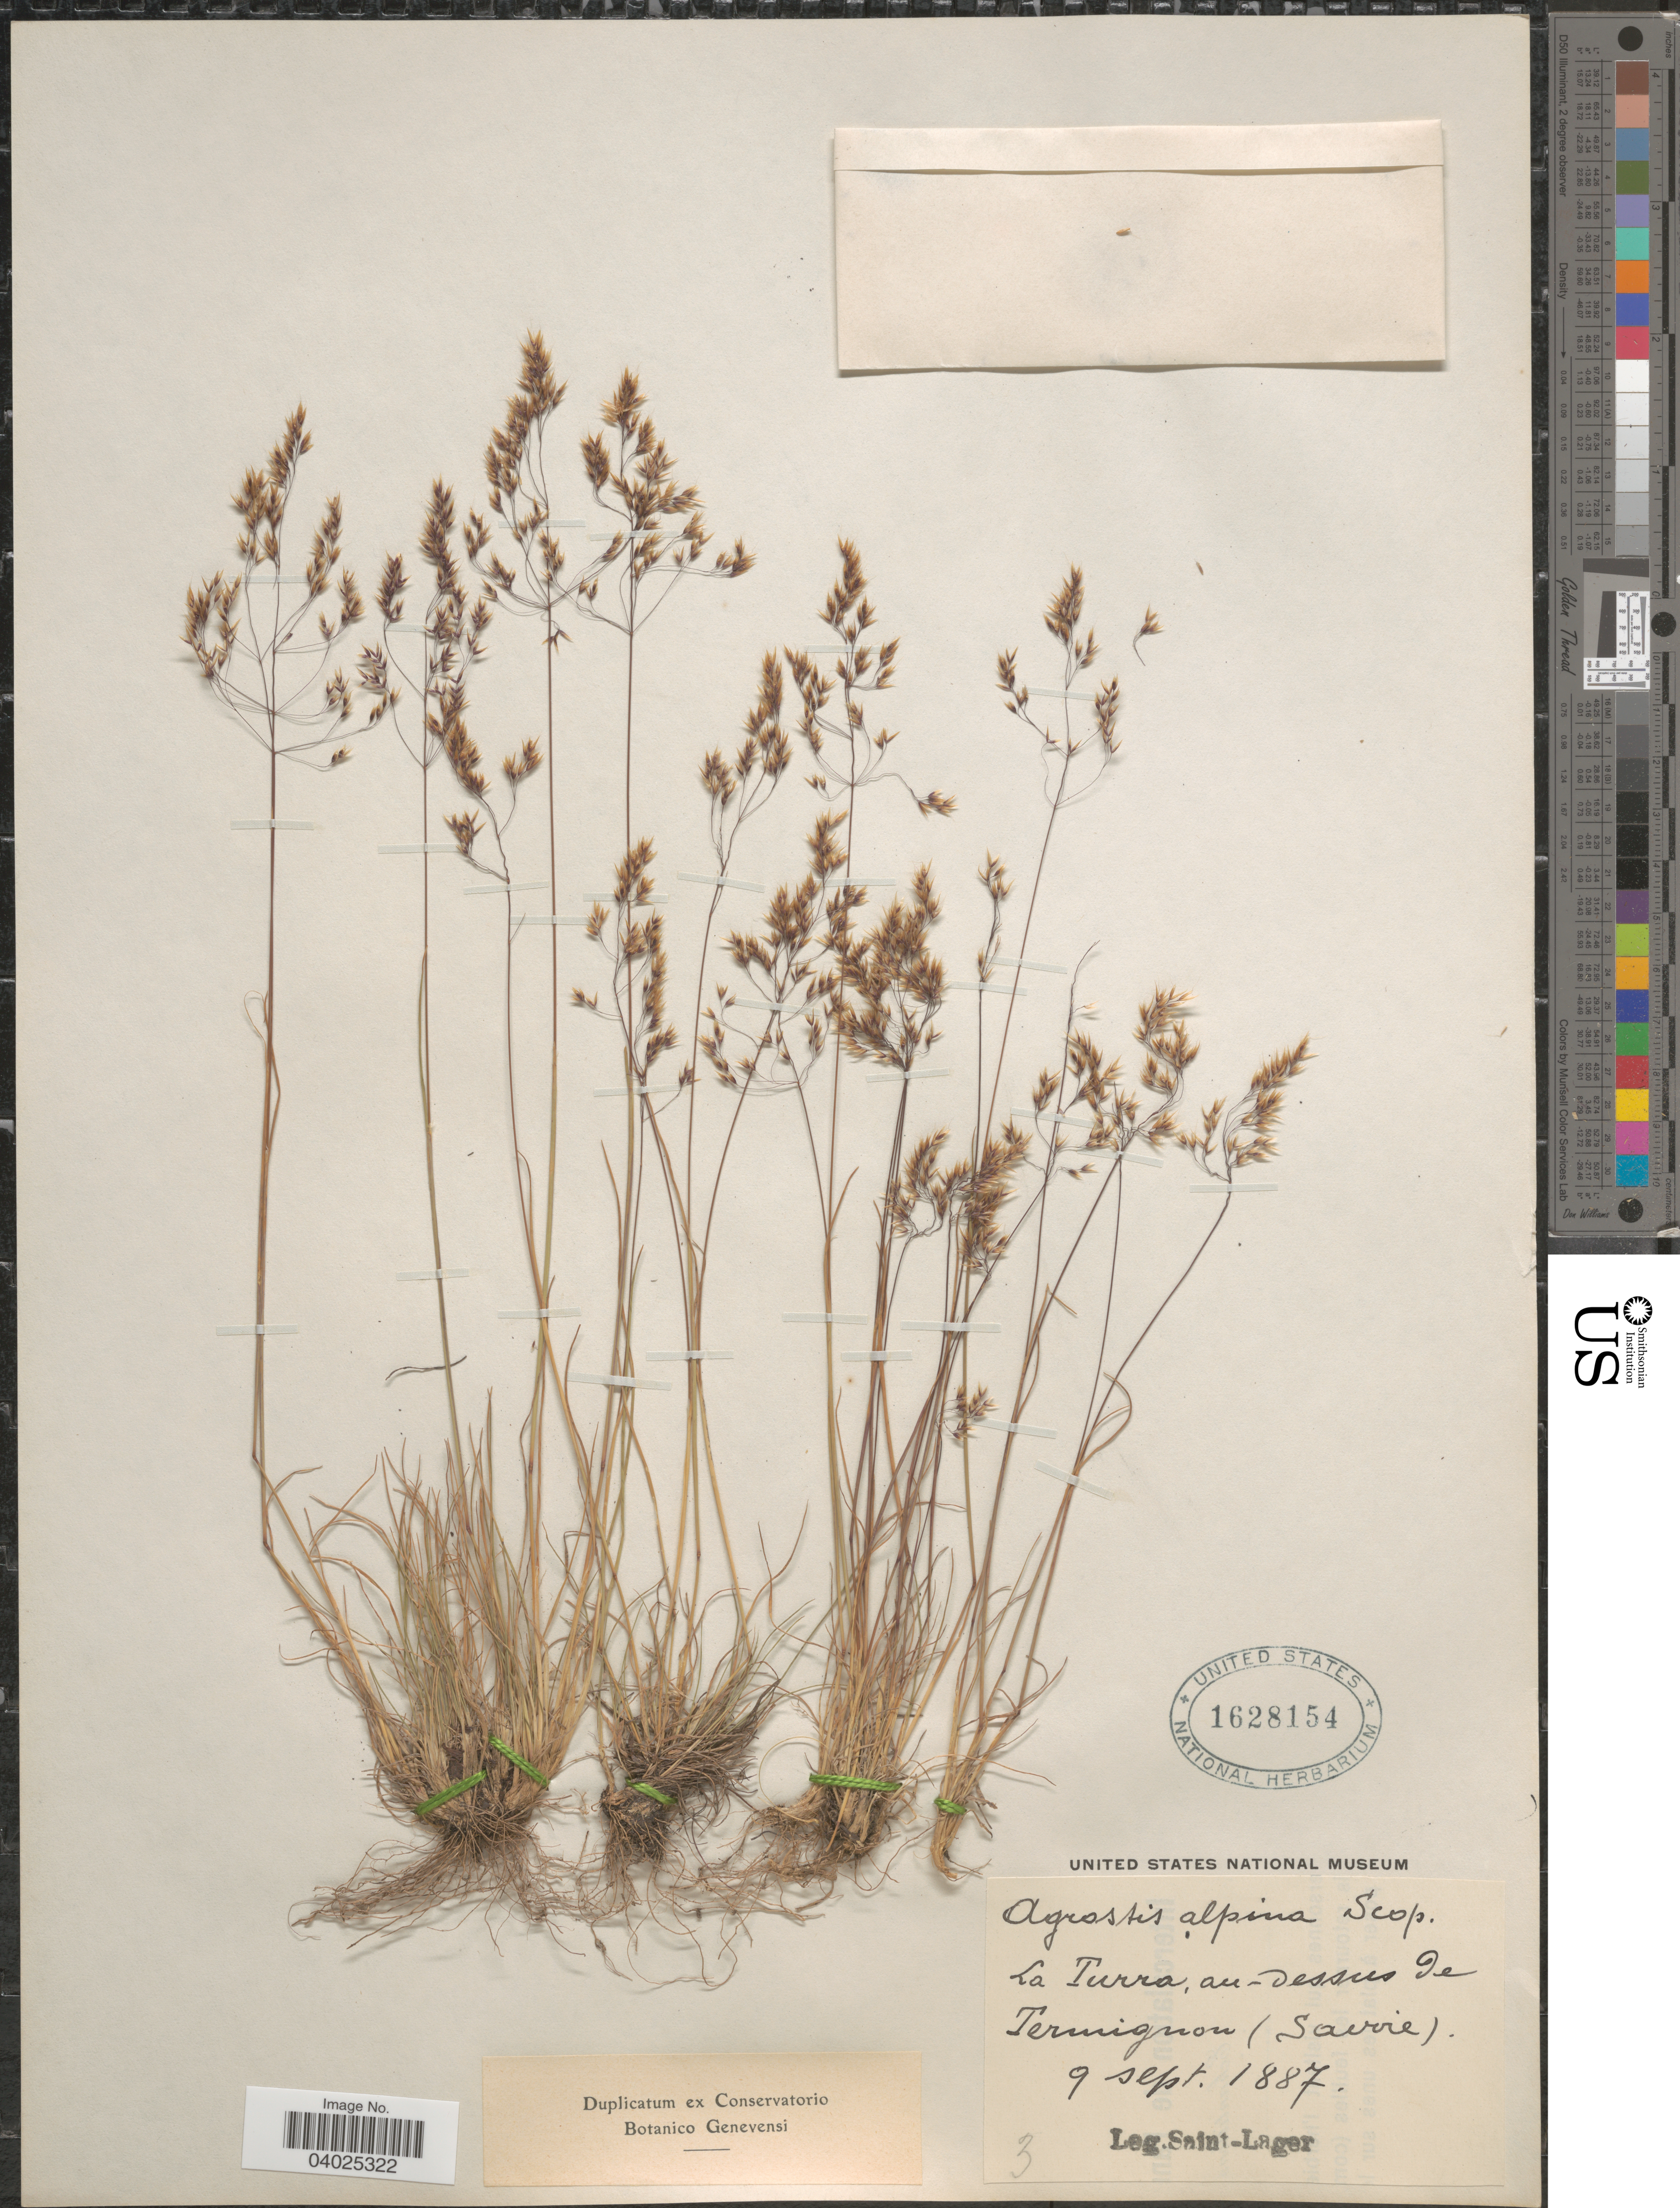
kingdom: Plantae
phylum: Tracheophyta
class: Liliopsida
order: Poales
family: Poaceae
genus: Alpagrostis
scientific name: Alpagrostis alpina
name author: (Scop.) P.M. Peterson et al.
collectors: Saint-Lager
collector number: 3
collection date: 1887-09-09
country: France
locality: La Turra, au-dessus de Termignon (Savoie).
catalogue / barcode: US 1628154